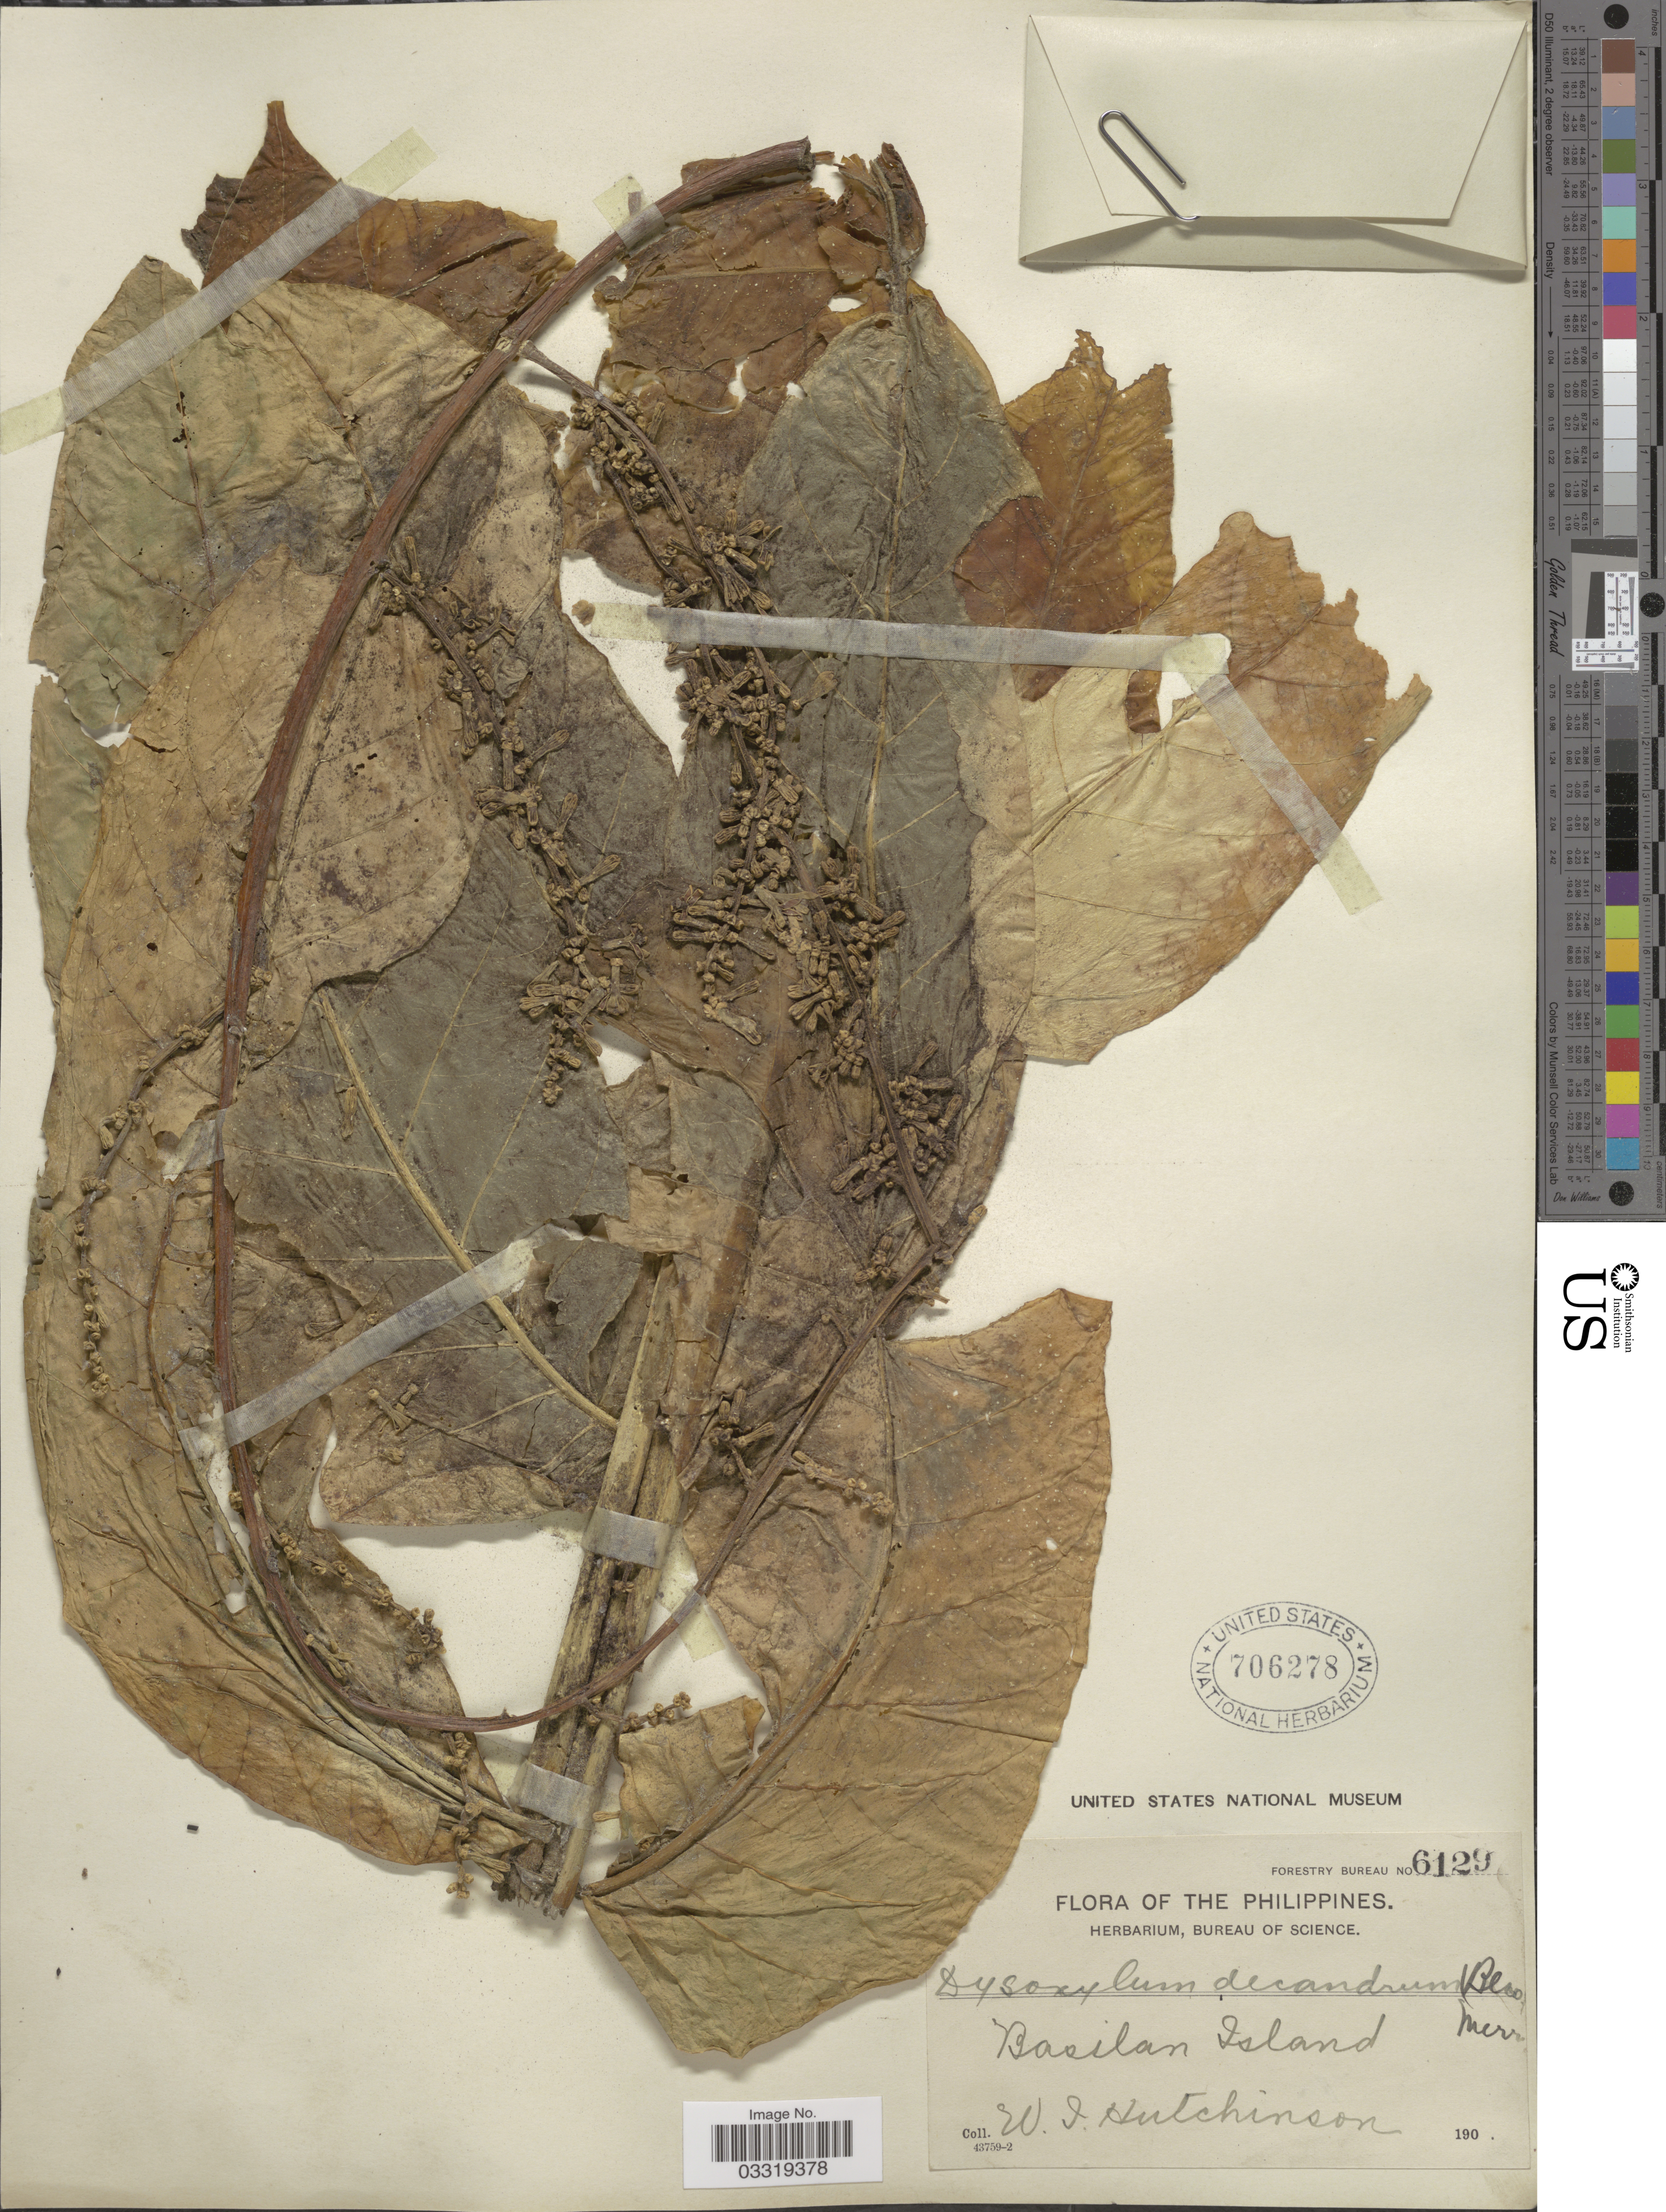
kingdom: Plantae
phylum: Tracheophyta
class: Magnoliopsida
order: Sapindales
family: Meliaceae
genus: Didymocheton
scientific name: Didymocheton gaudichaudianus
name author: A. Juss.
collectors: W. I. Hutchinson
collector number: Forestry Bureau 6129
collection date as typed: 190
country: Philippines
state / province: Muslim Mindanao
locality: Basilan Island.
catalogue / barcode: US 706278